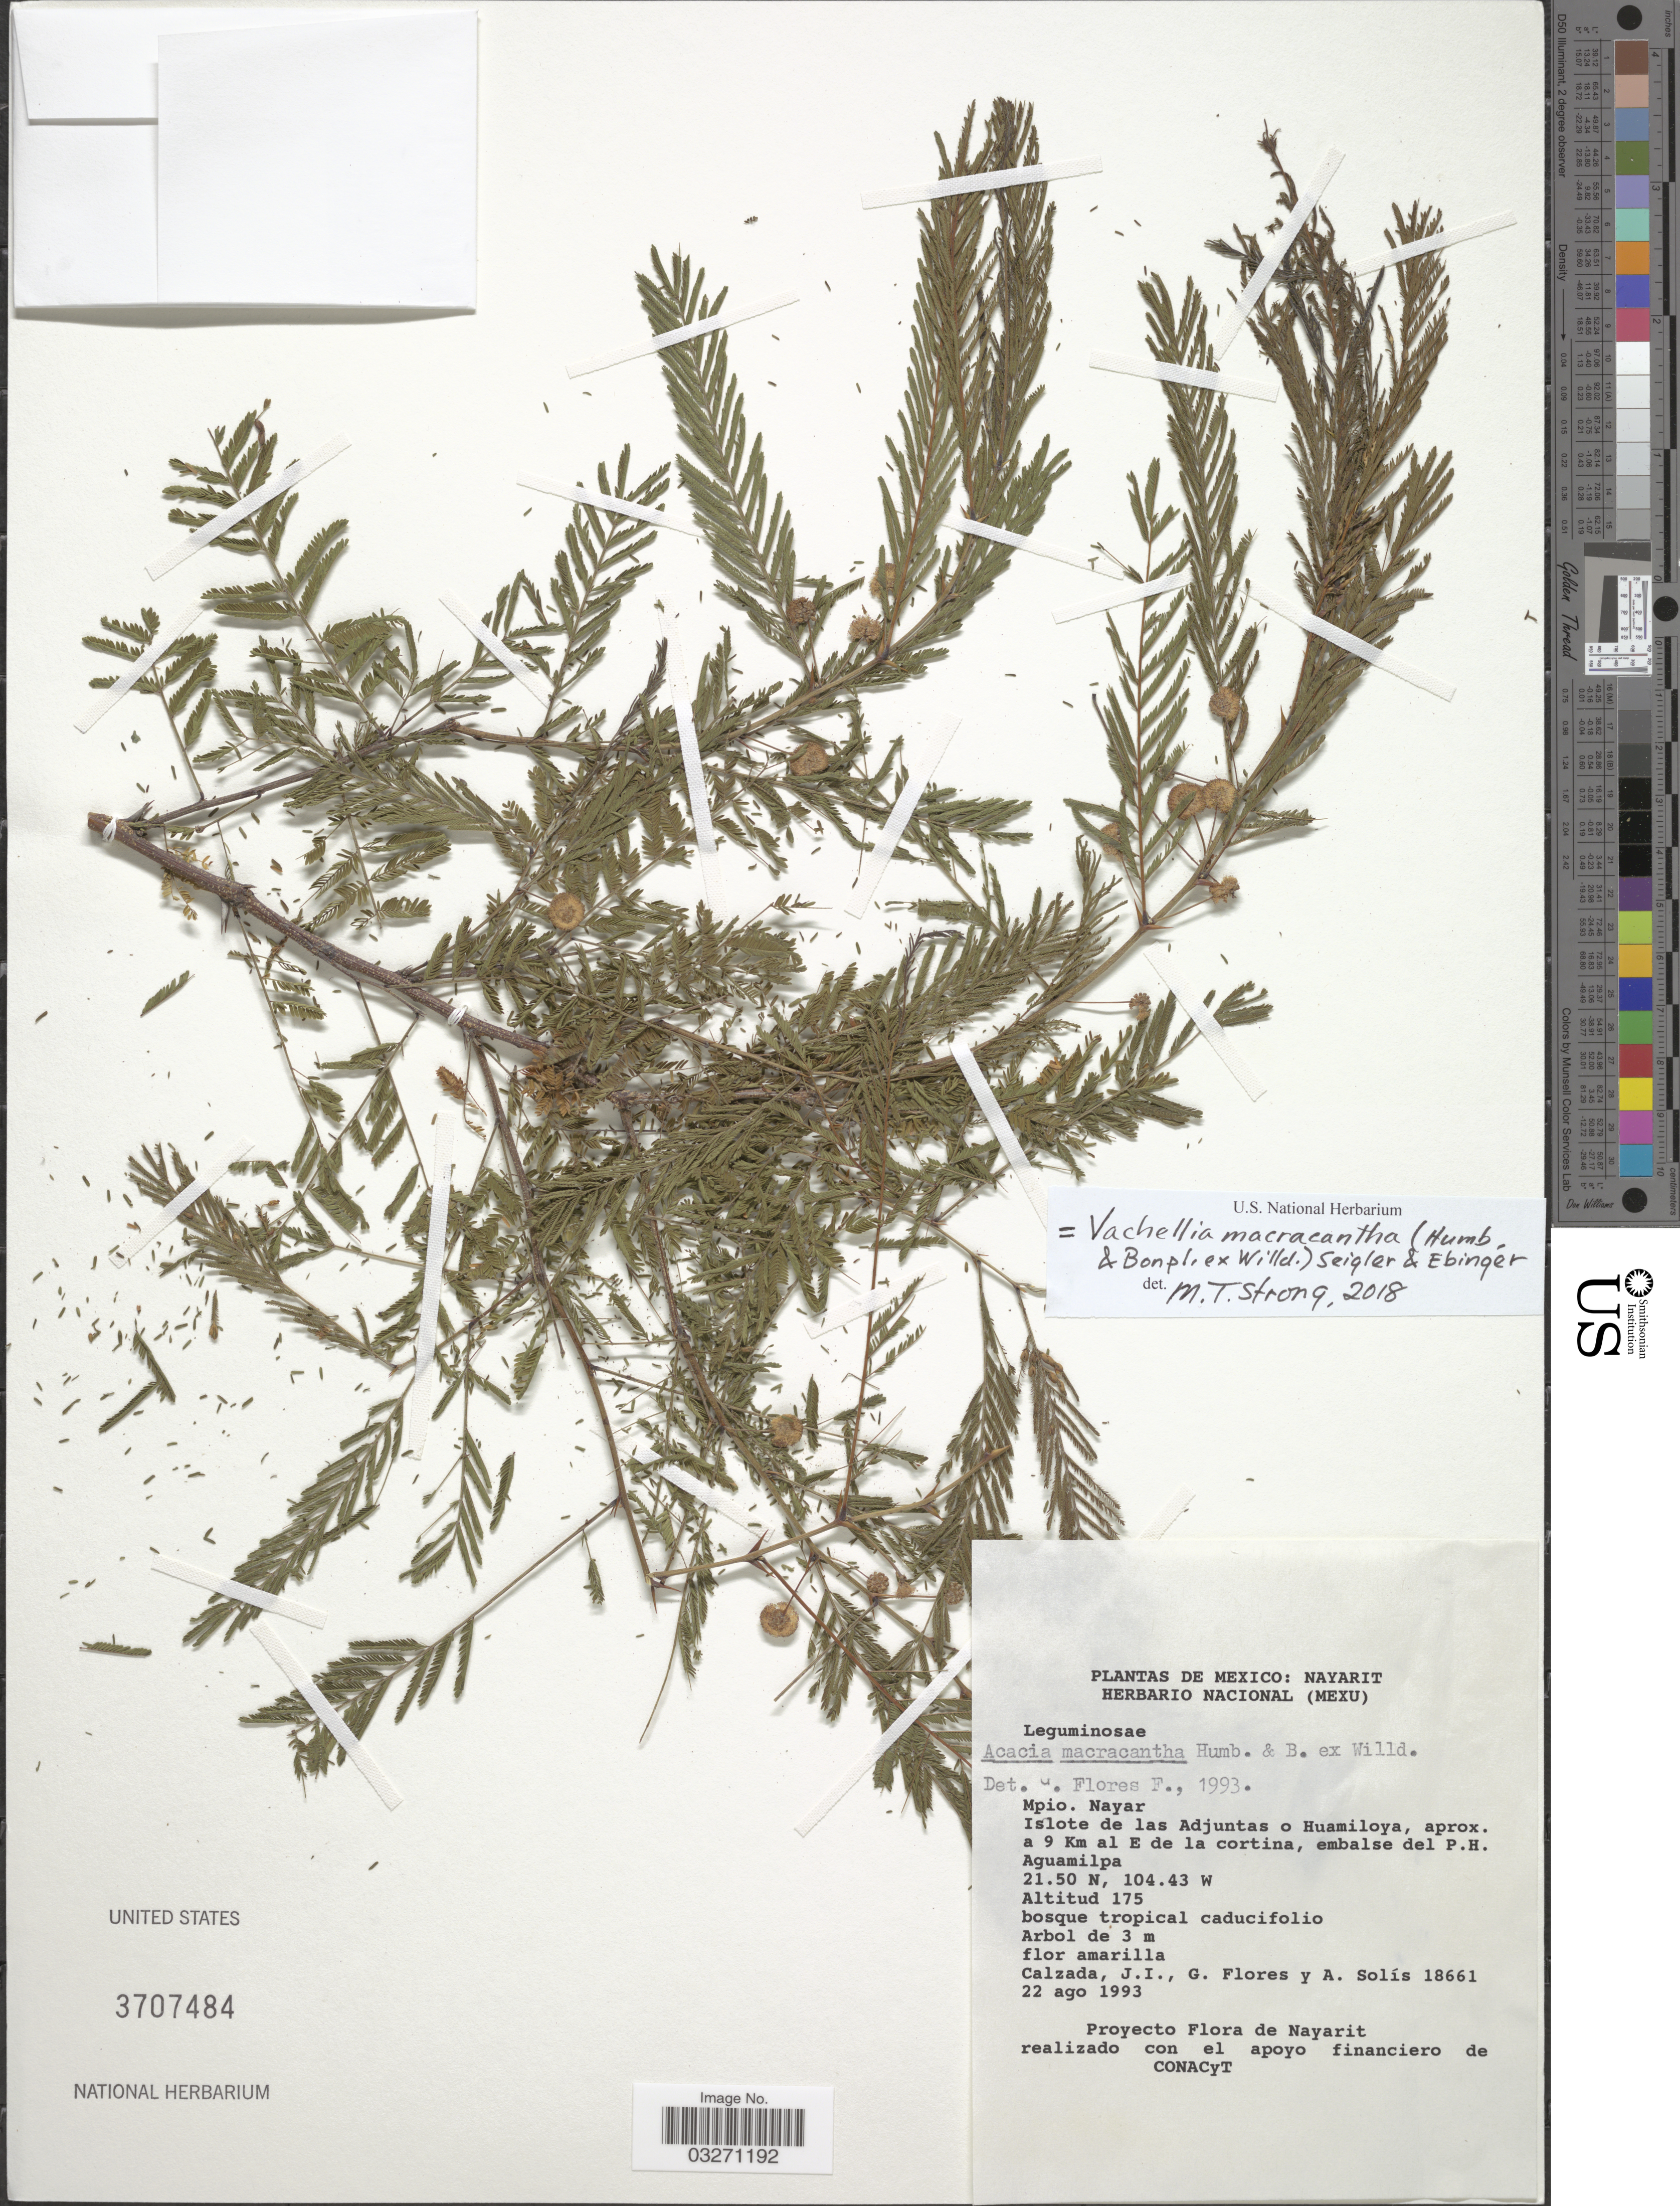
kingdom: Plantae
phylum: Tracheophyta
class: Magnoliopsida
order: Fabales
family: Fabaceae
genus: Vachellia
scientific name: Vachellia macracantha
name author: (Humb. & Bonpl. ex Willd.) Seigler & Ebinger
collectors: J. I. Calzada, G. Flores F. & A. Solis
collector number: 18661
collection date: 1993-08-22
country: Mexico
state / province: Nayarit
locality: Mpio. Nayar, Islote de las Adjuntas o Huamiloya, aprox. a 9 Km al E de la cortina, embalse del P.H. Aguamilpa.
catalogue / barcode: US 3707484